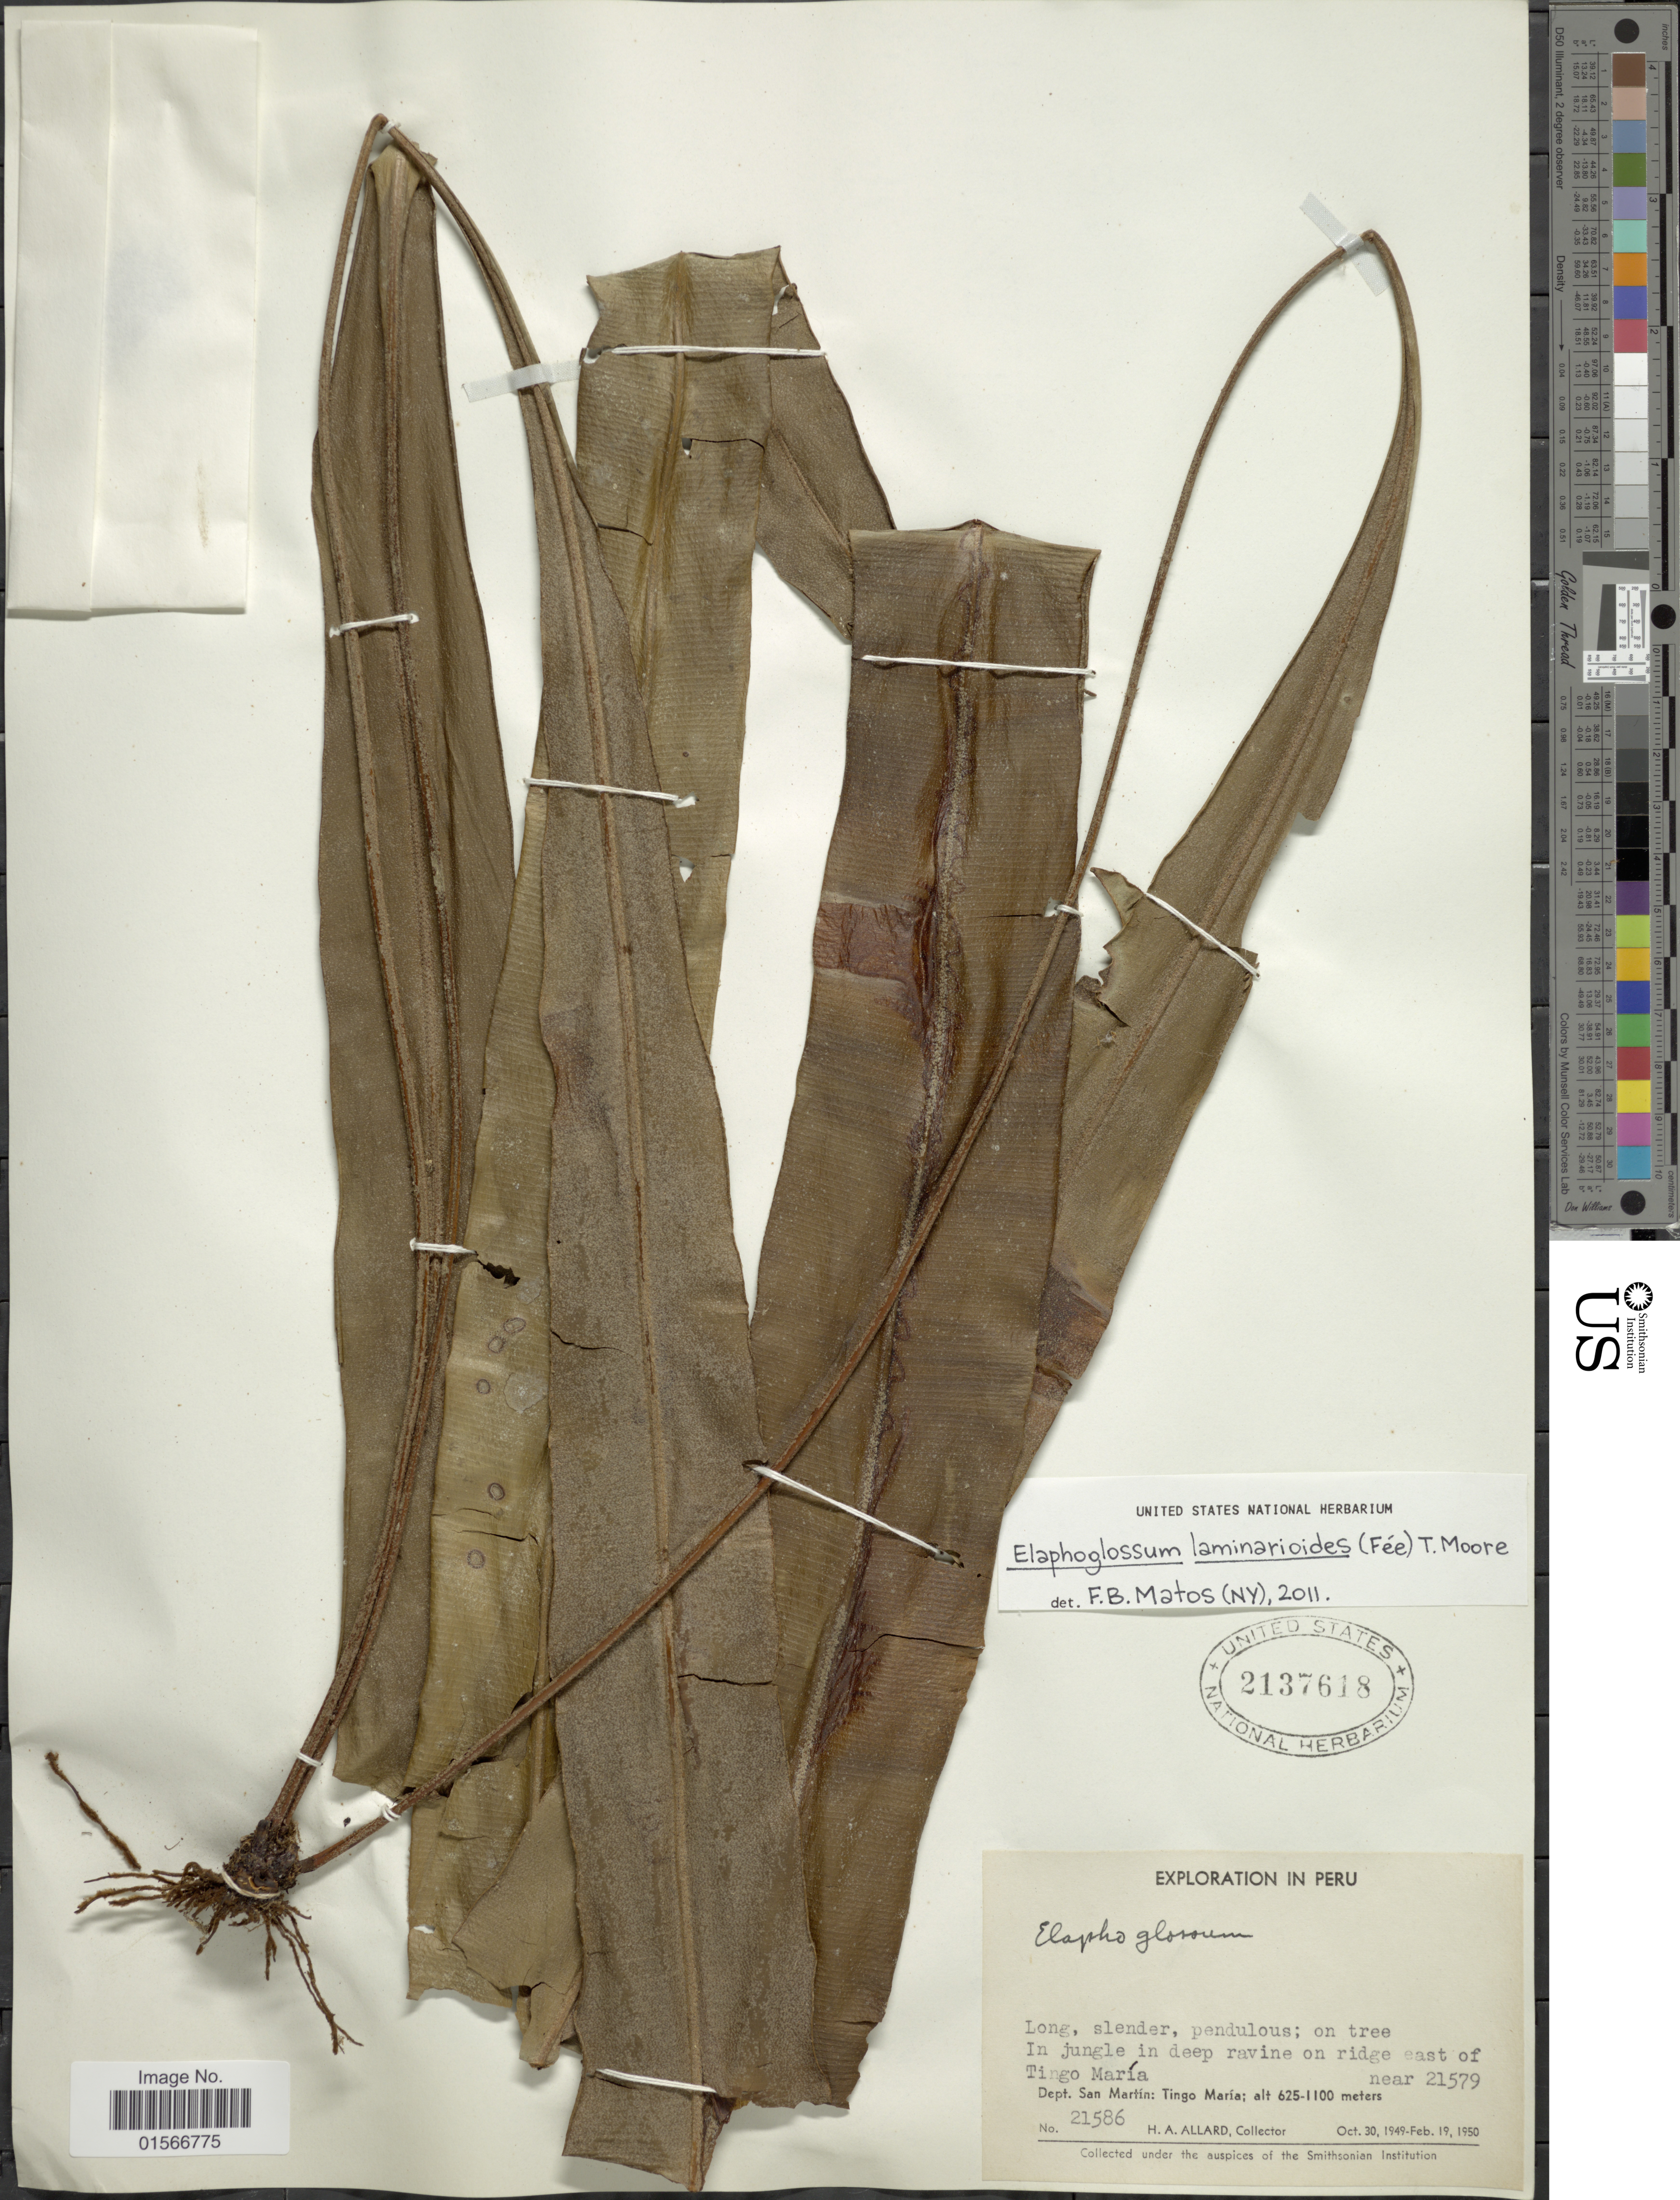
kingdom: Plantae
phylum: Tracheophyta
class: Polypodiopsida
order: Polypodiales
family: Dryopteridaceae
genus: Elaphoglossum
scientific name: Elaphoglossum laminarioides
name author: (Bory ex Fée) T. Moore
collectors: H. A. Allard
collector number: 21586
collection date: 1949-10-30/1950-02-19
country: Peru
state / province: San Martín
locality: In jungle in deep ravine on ridge east of Tingo María, dept San Martín: Tingo María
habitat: in jungle in deep ravine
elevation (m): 625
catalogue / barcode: US 2137618